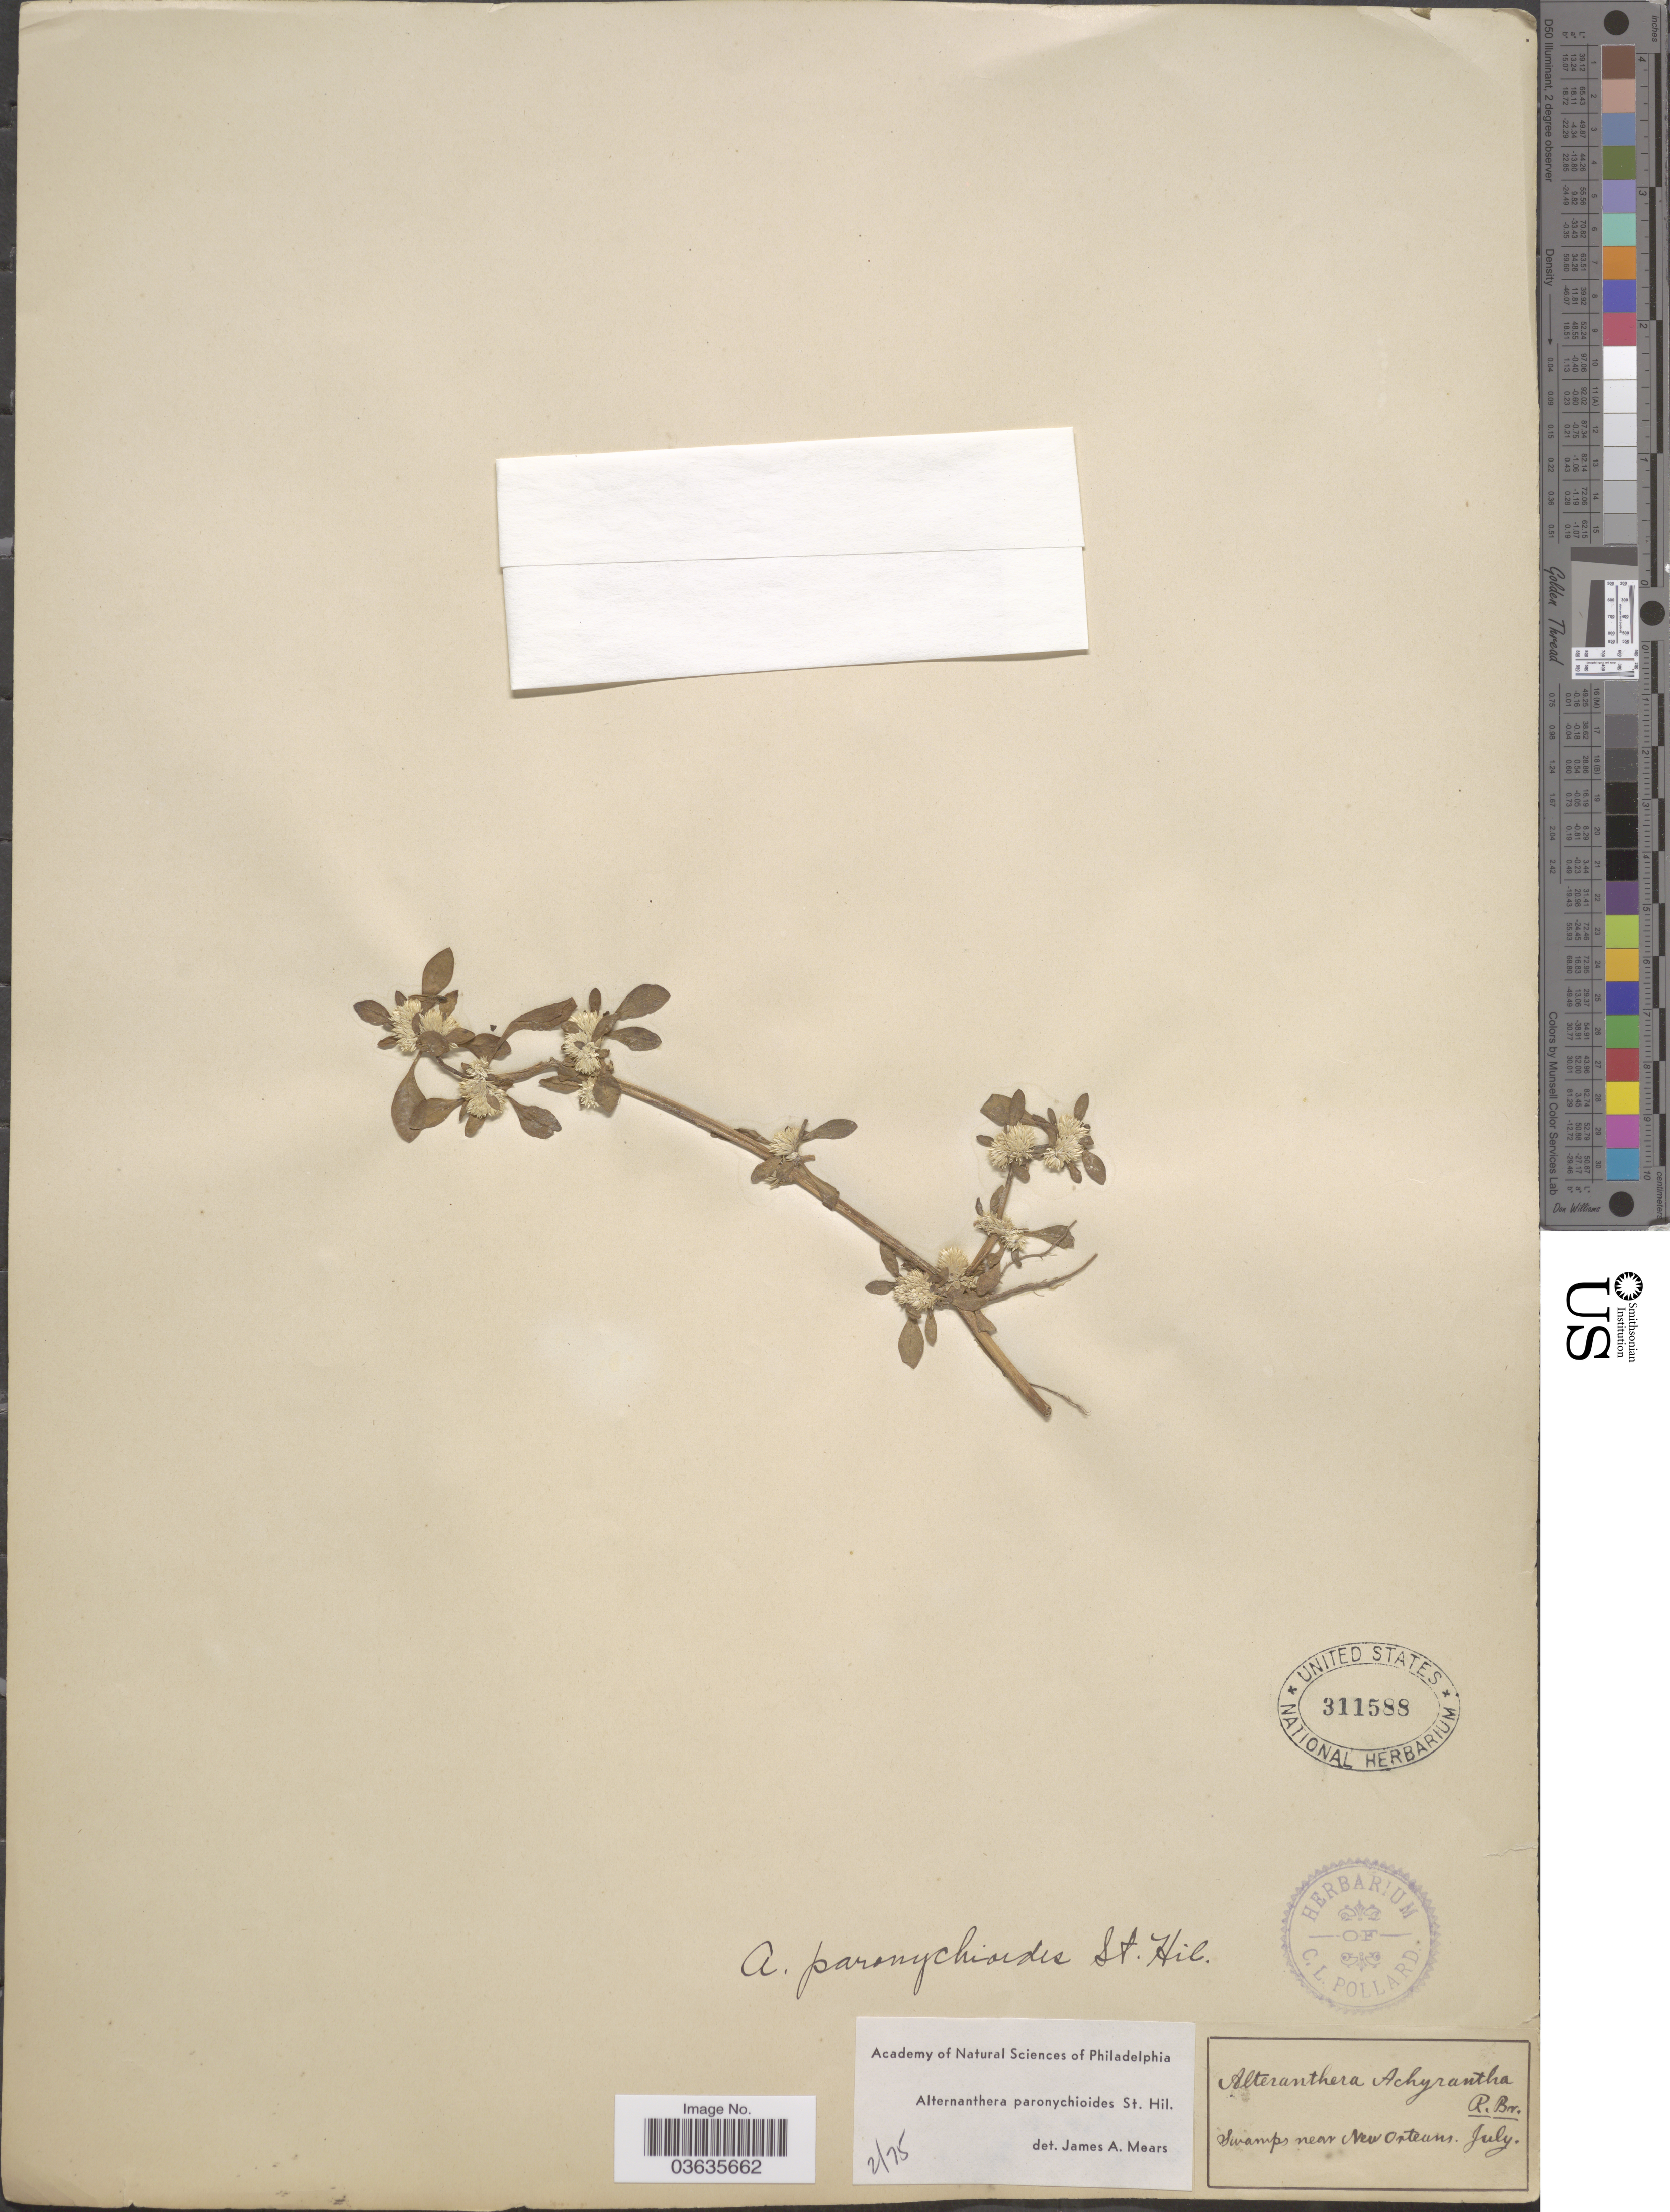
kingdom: Plantae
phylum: Tracheophyta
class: Magnoliopsida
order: Caryophyllales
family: Amaranthaceae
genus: Alternanthera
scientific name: Alternanthera paronychioides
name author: A. St.-Hil.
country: United States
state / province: Louisiana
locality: Swamps near New Orleans.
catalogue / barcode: US 311588